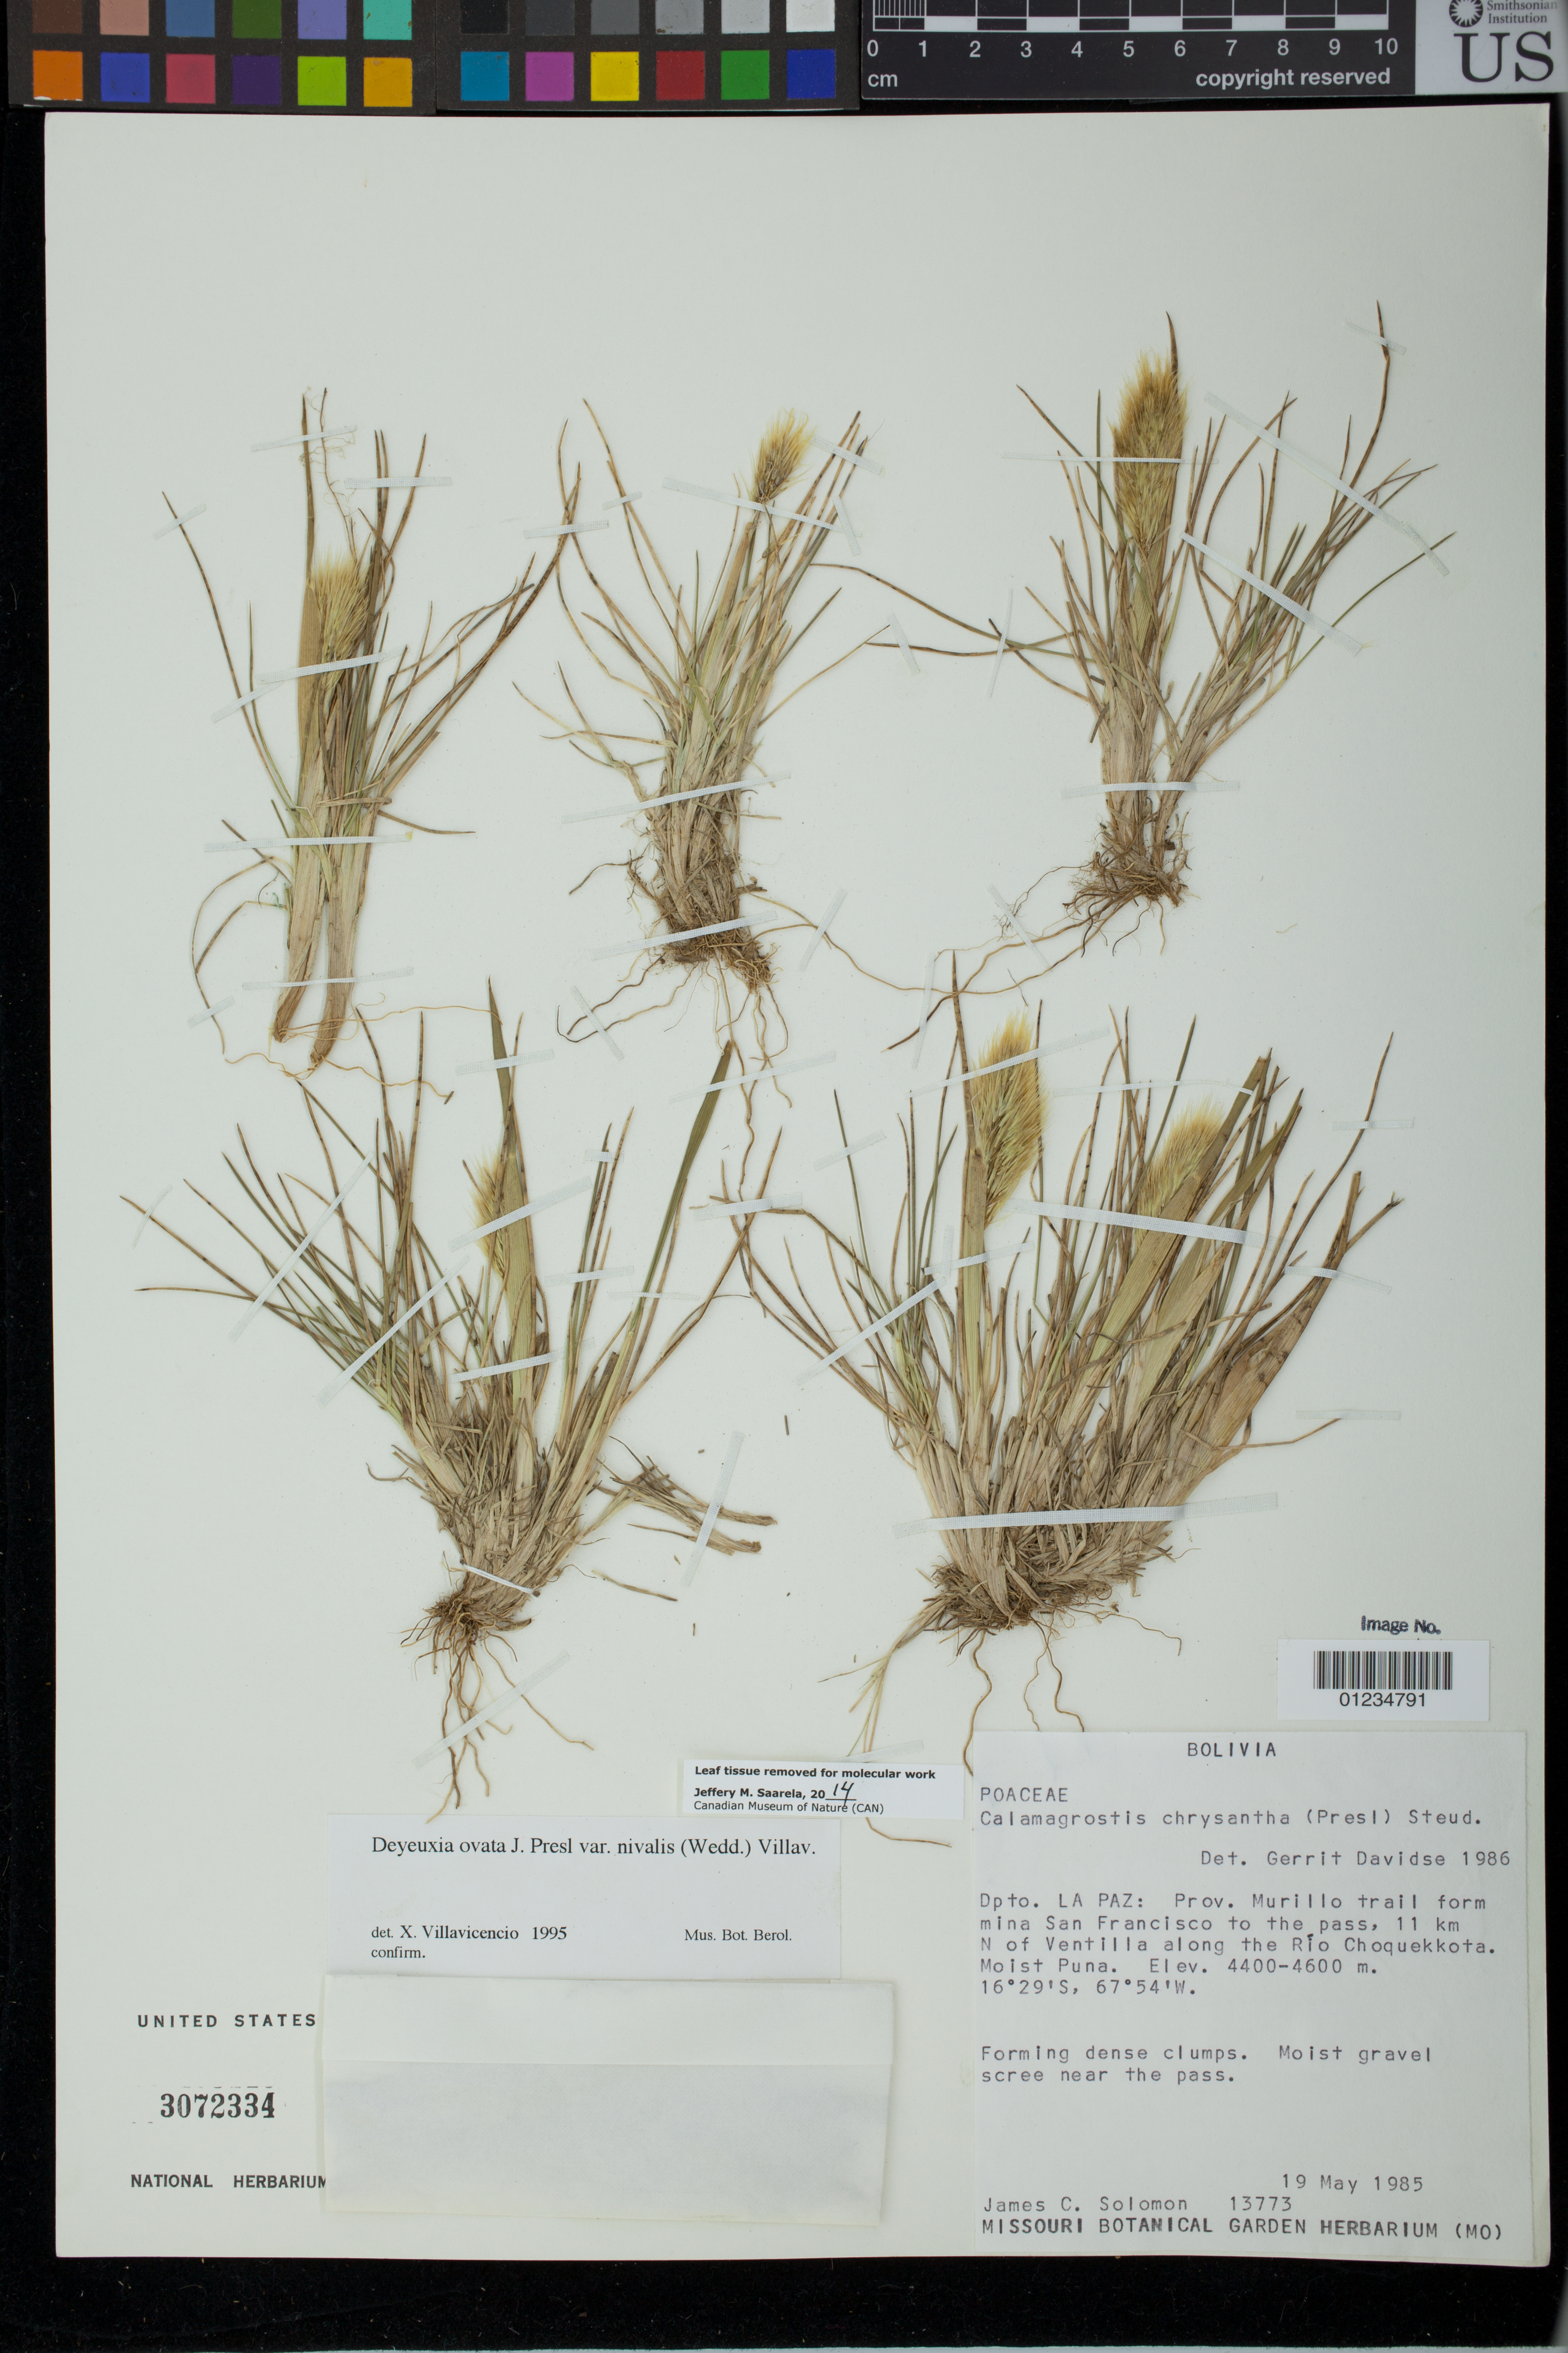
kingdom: Plantae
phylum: Tracheophyta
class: Liliopsida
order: Poales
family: Poaceae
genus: Deyeuxia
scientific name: Deyeuxia ovata var. nivalis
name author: (Wedd.) J. Presl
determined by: Villavicencio, X.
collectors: J. Solomon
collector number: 13773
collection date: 1985-05-19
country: Bolivia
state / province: La Páz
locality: Prov. Murillo trail from mina San Francisco to the pass, 11 km N of Ventilla along the Rio Choquekkota.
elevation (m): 4400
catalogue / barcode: US 3072334